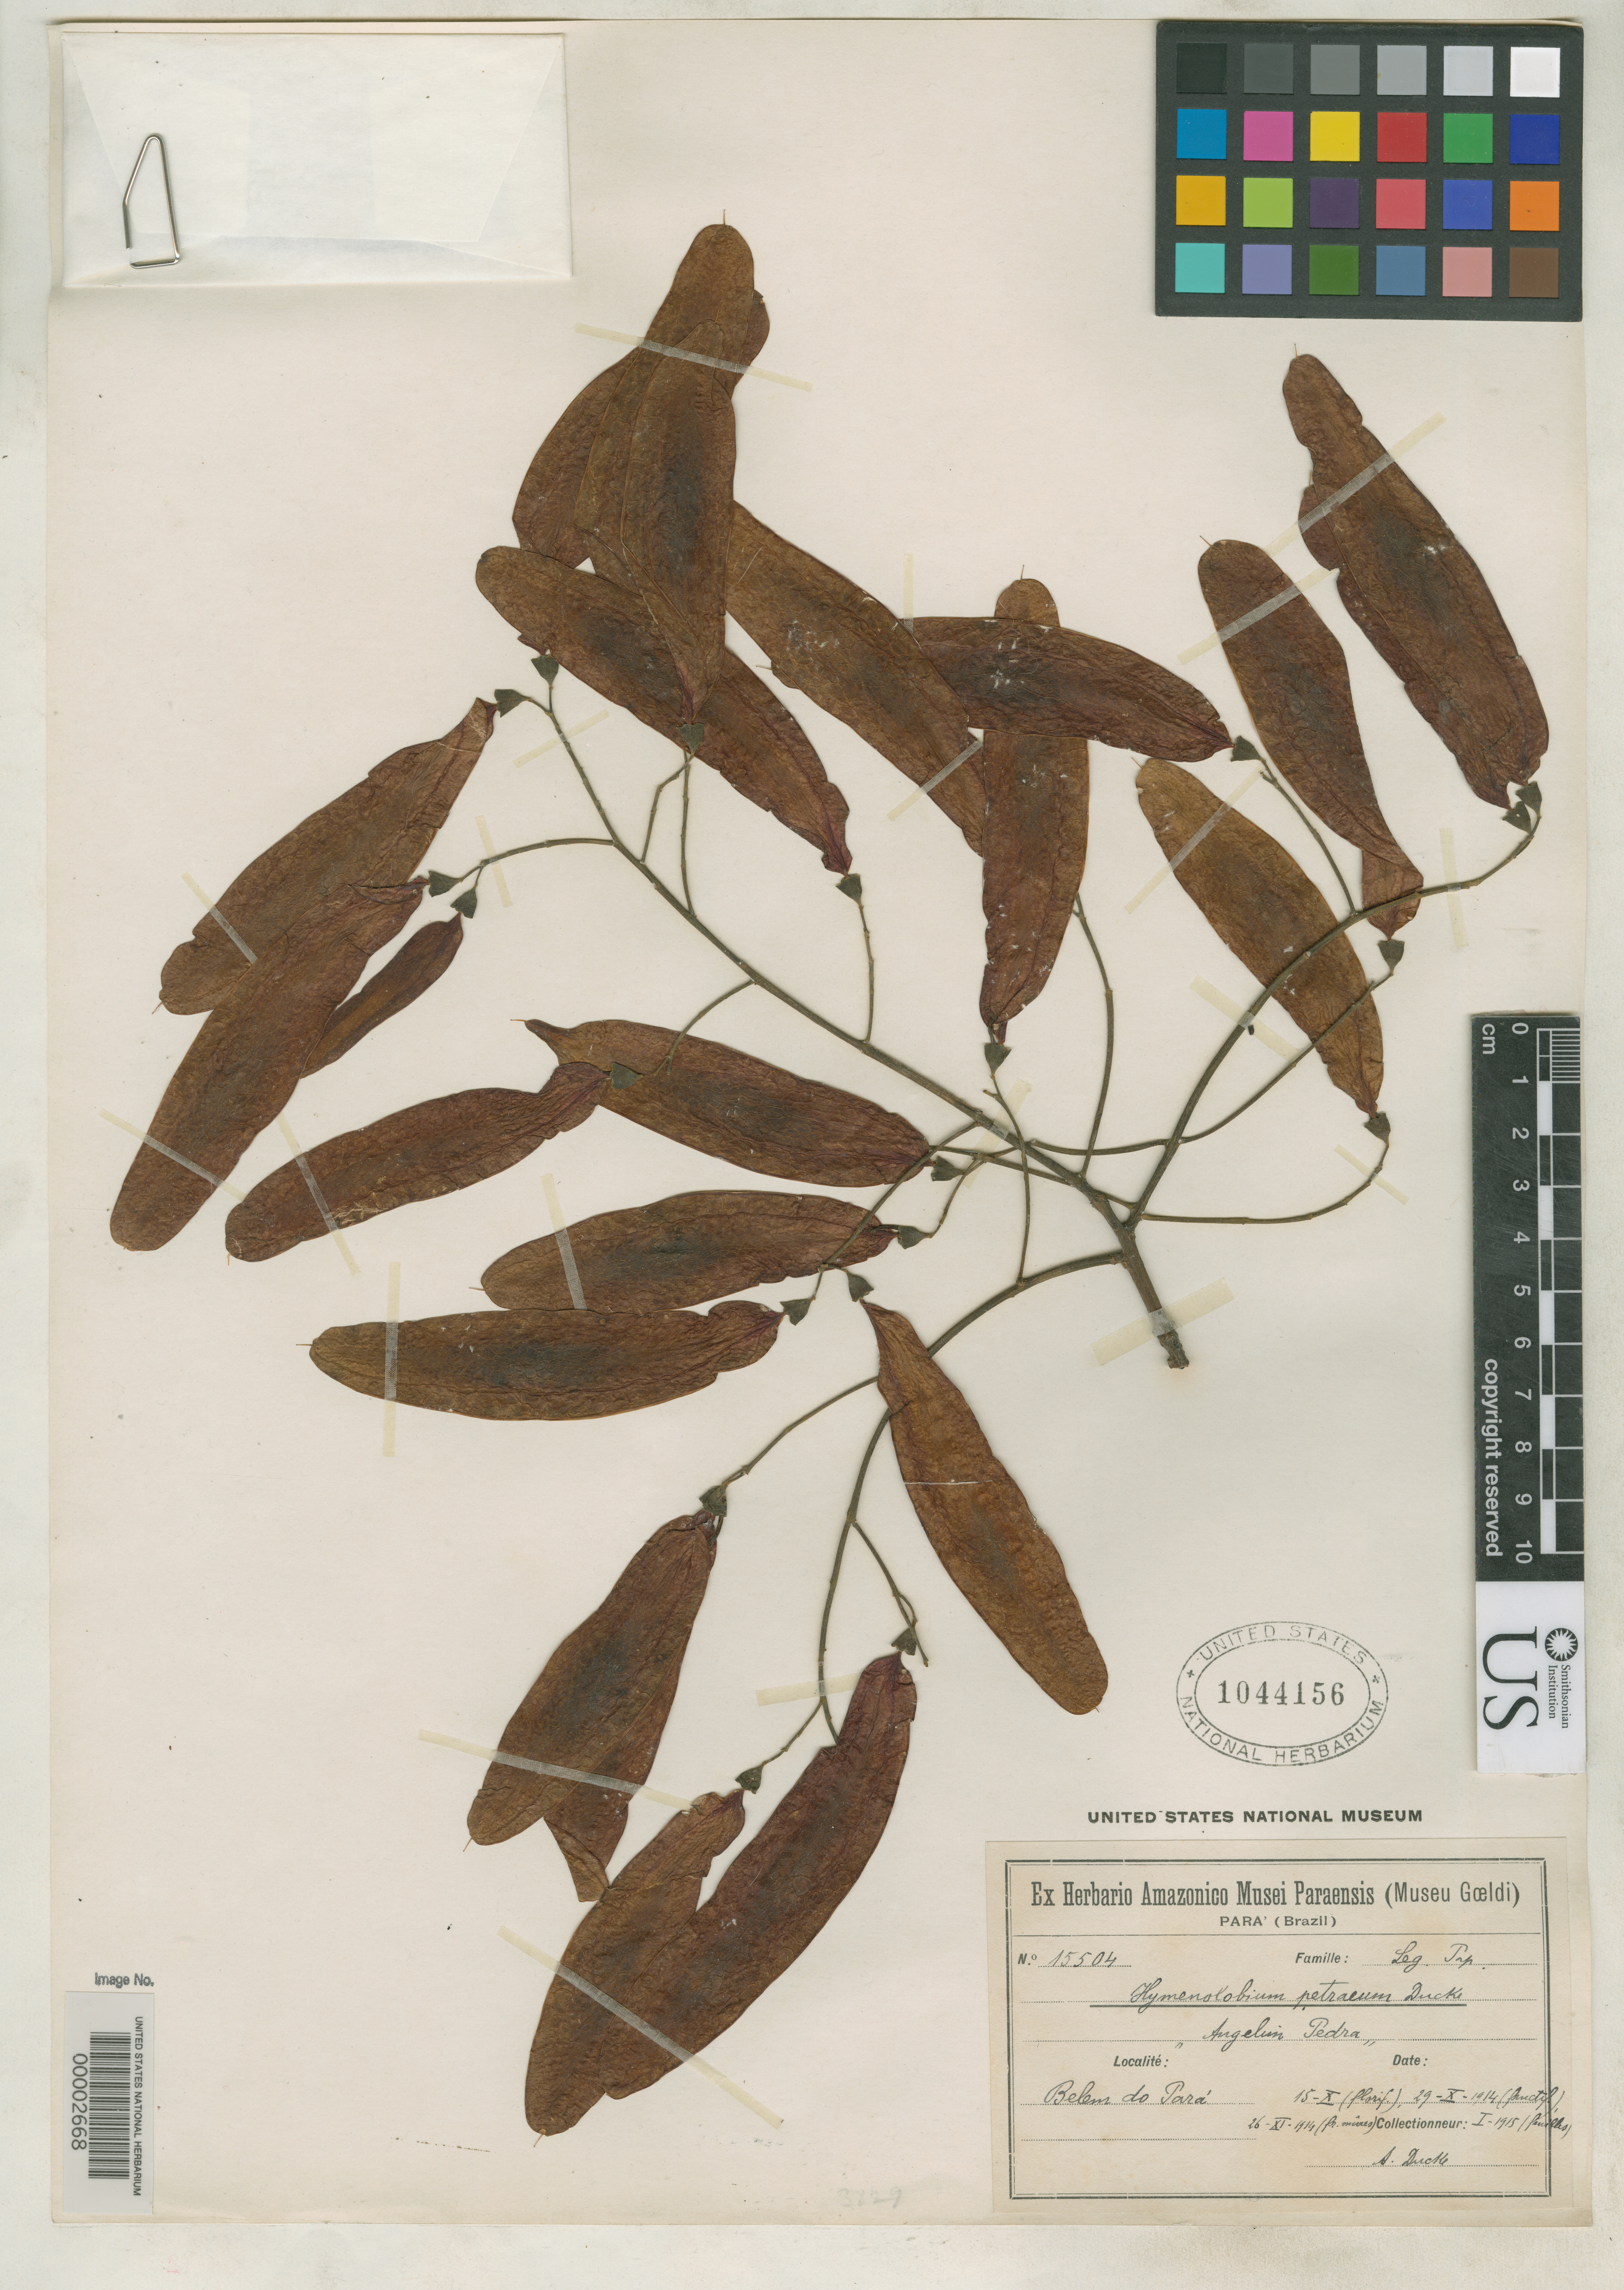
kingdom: Plantae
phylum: Tracheophyta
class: Magnoliopsida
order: Fabales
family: Fabaceae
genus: Hymenolobium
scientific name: Hymenolobium petraeum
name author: Ducke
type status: Isosyntype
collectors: A. Ducke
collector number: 15504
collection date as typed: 15 Oct 1914 to 29 Oct 1914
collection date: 1914-10-15/1914-10-29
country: Brazil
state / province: Pará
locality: Belem do Para.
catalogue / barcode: US 1044156